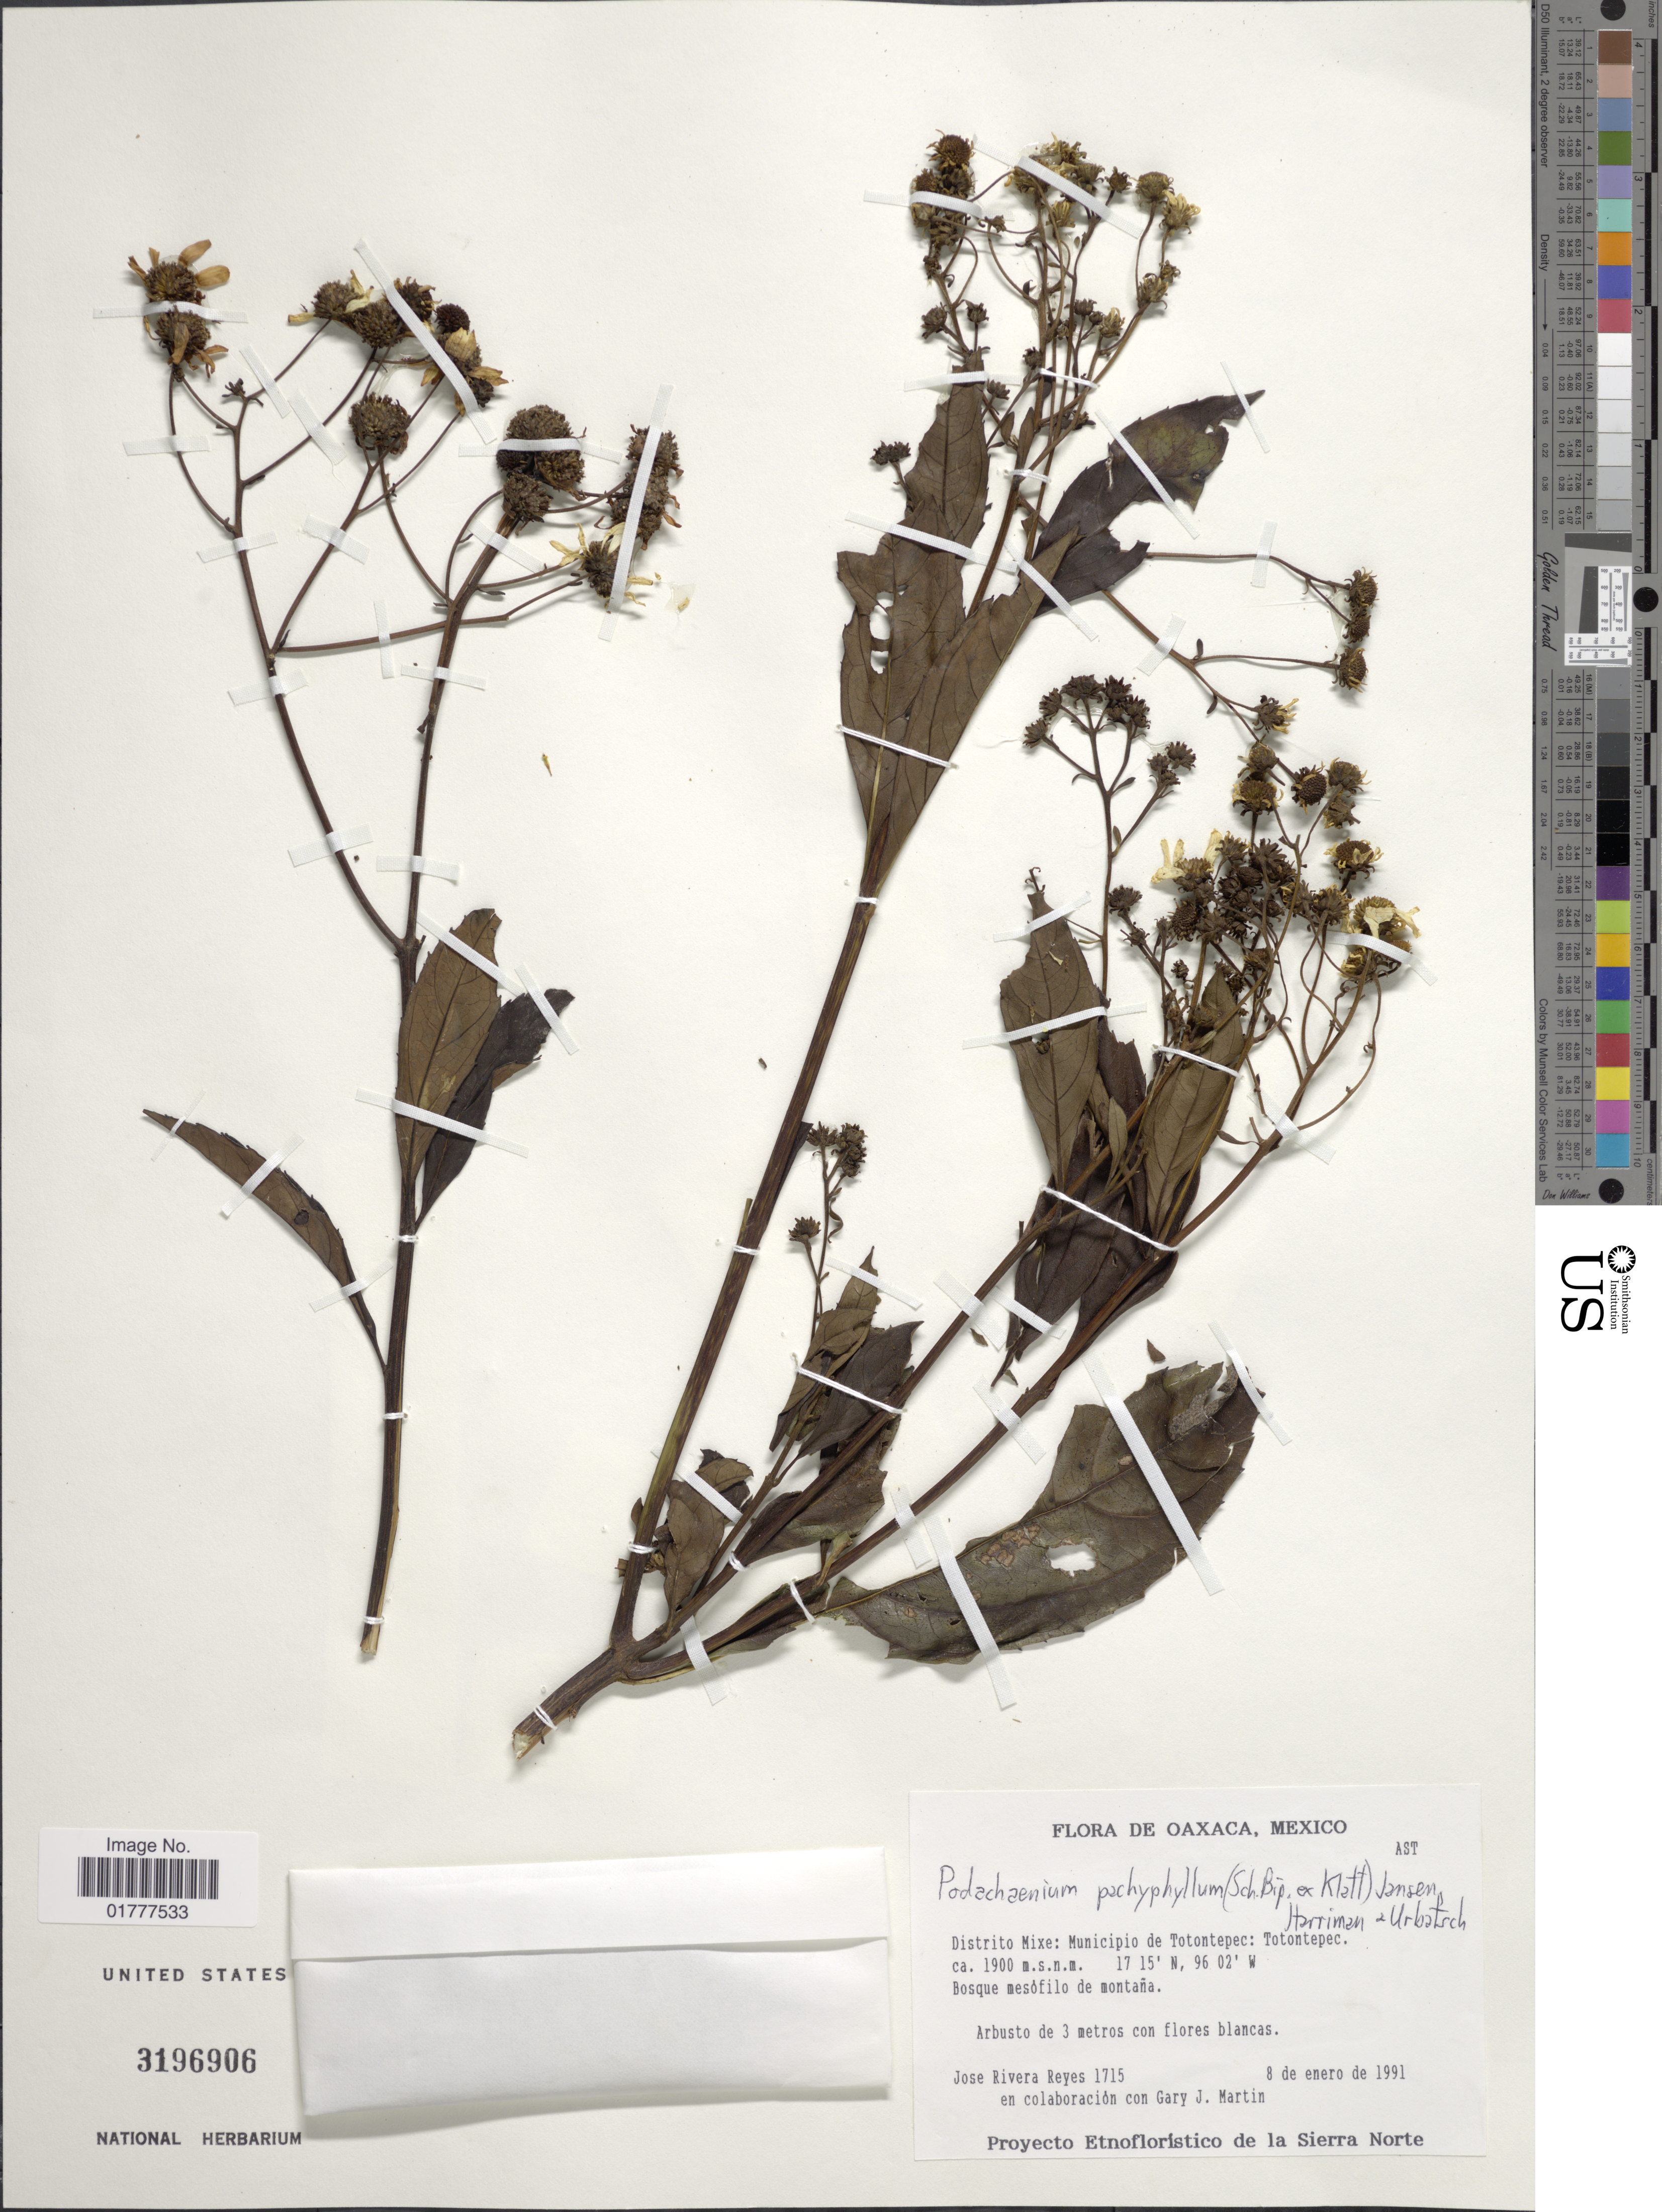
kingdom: Plantae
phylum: Tracheophyta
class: Magnoliopsida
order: Asterales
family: Asteraceae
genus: Podachaenium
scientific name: Podachaenium pachyphyllum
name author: (Sch. Bip. ex Klatt) Jansen et al.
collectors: J. Reyes & G. J. Martin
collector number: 1715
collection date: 1991-01-08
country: Mexico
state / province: Oaxaca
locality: Oaxaca, Mexico. Distrito Mixe: Municipio de Totontepec: Totontepec.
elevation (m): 1900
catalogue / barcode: US 3196906